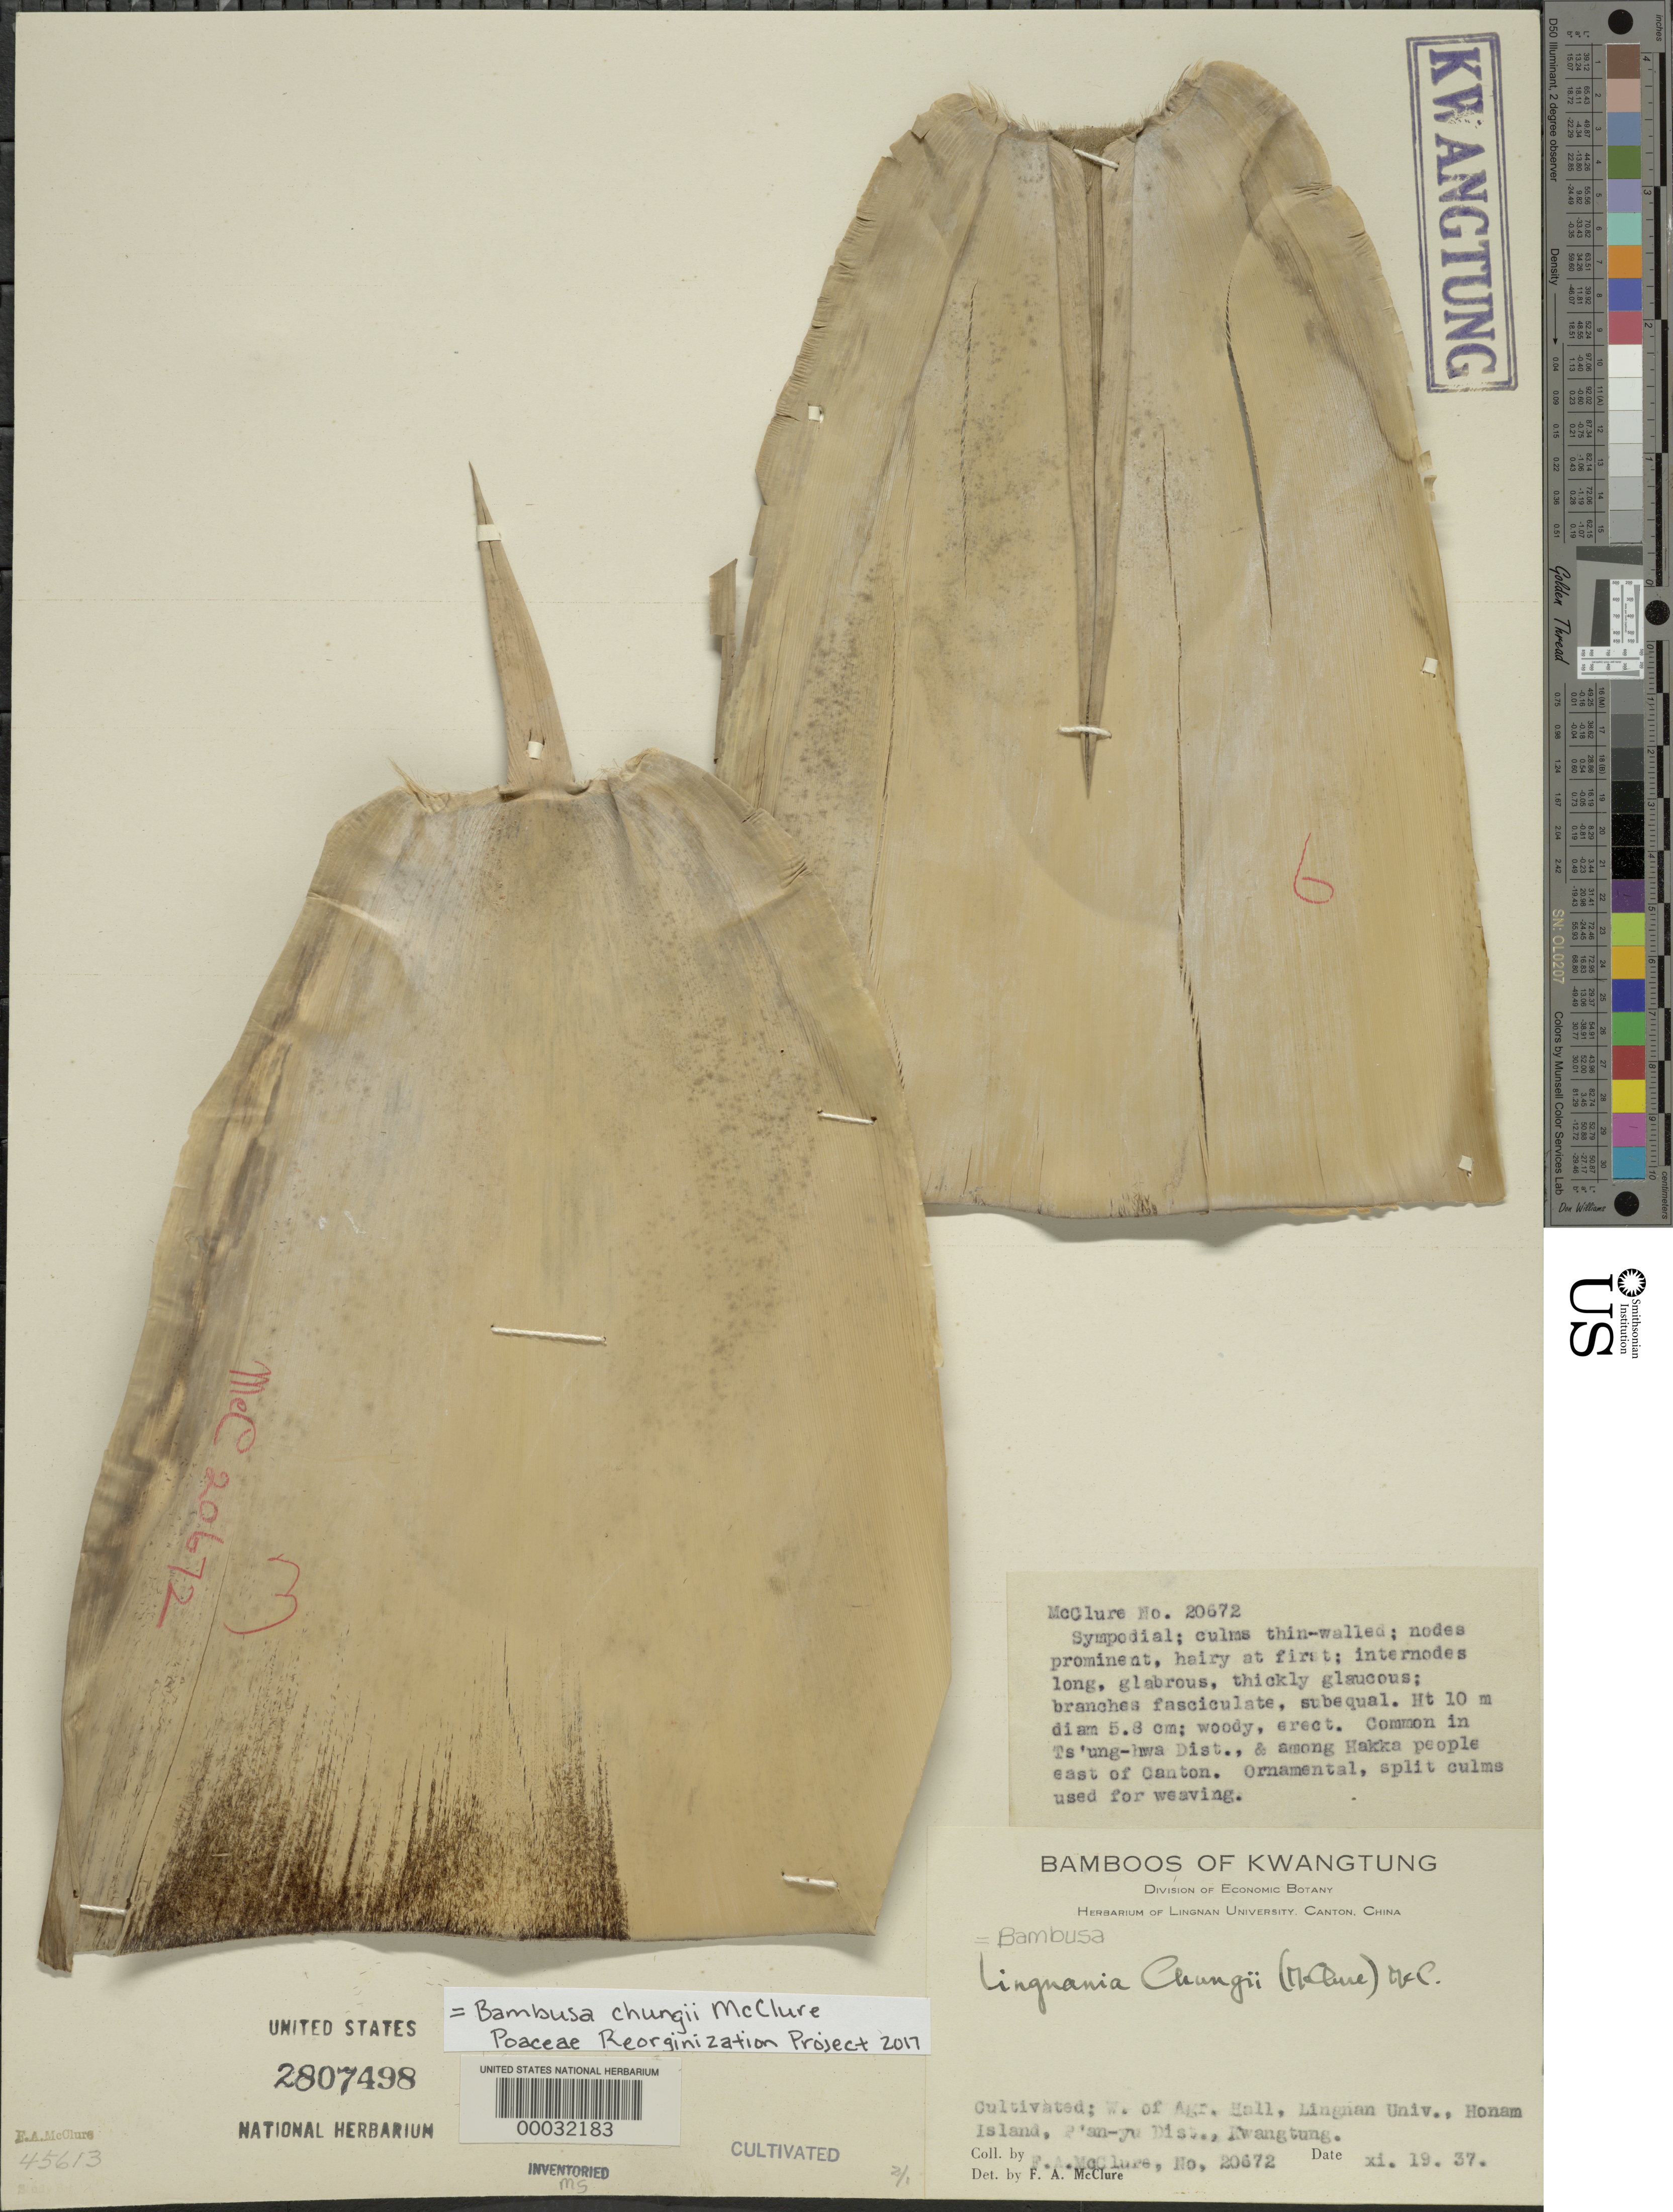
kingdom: Plantae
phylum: Tracheophyta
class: Liliopsida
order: Poales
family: Poaceae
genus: Bambusa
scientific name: Bambusa chungii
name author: McClure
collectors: F. A. McClure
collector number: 20672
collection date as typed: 19 Nov 1937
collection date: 1937-11-19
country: China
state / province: Guangdong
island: Honam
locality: Lingnan university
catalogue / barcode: US 2807498